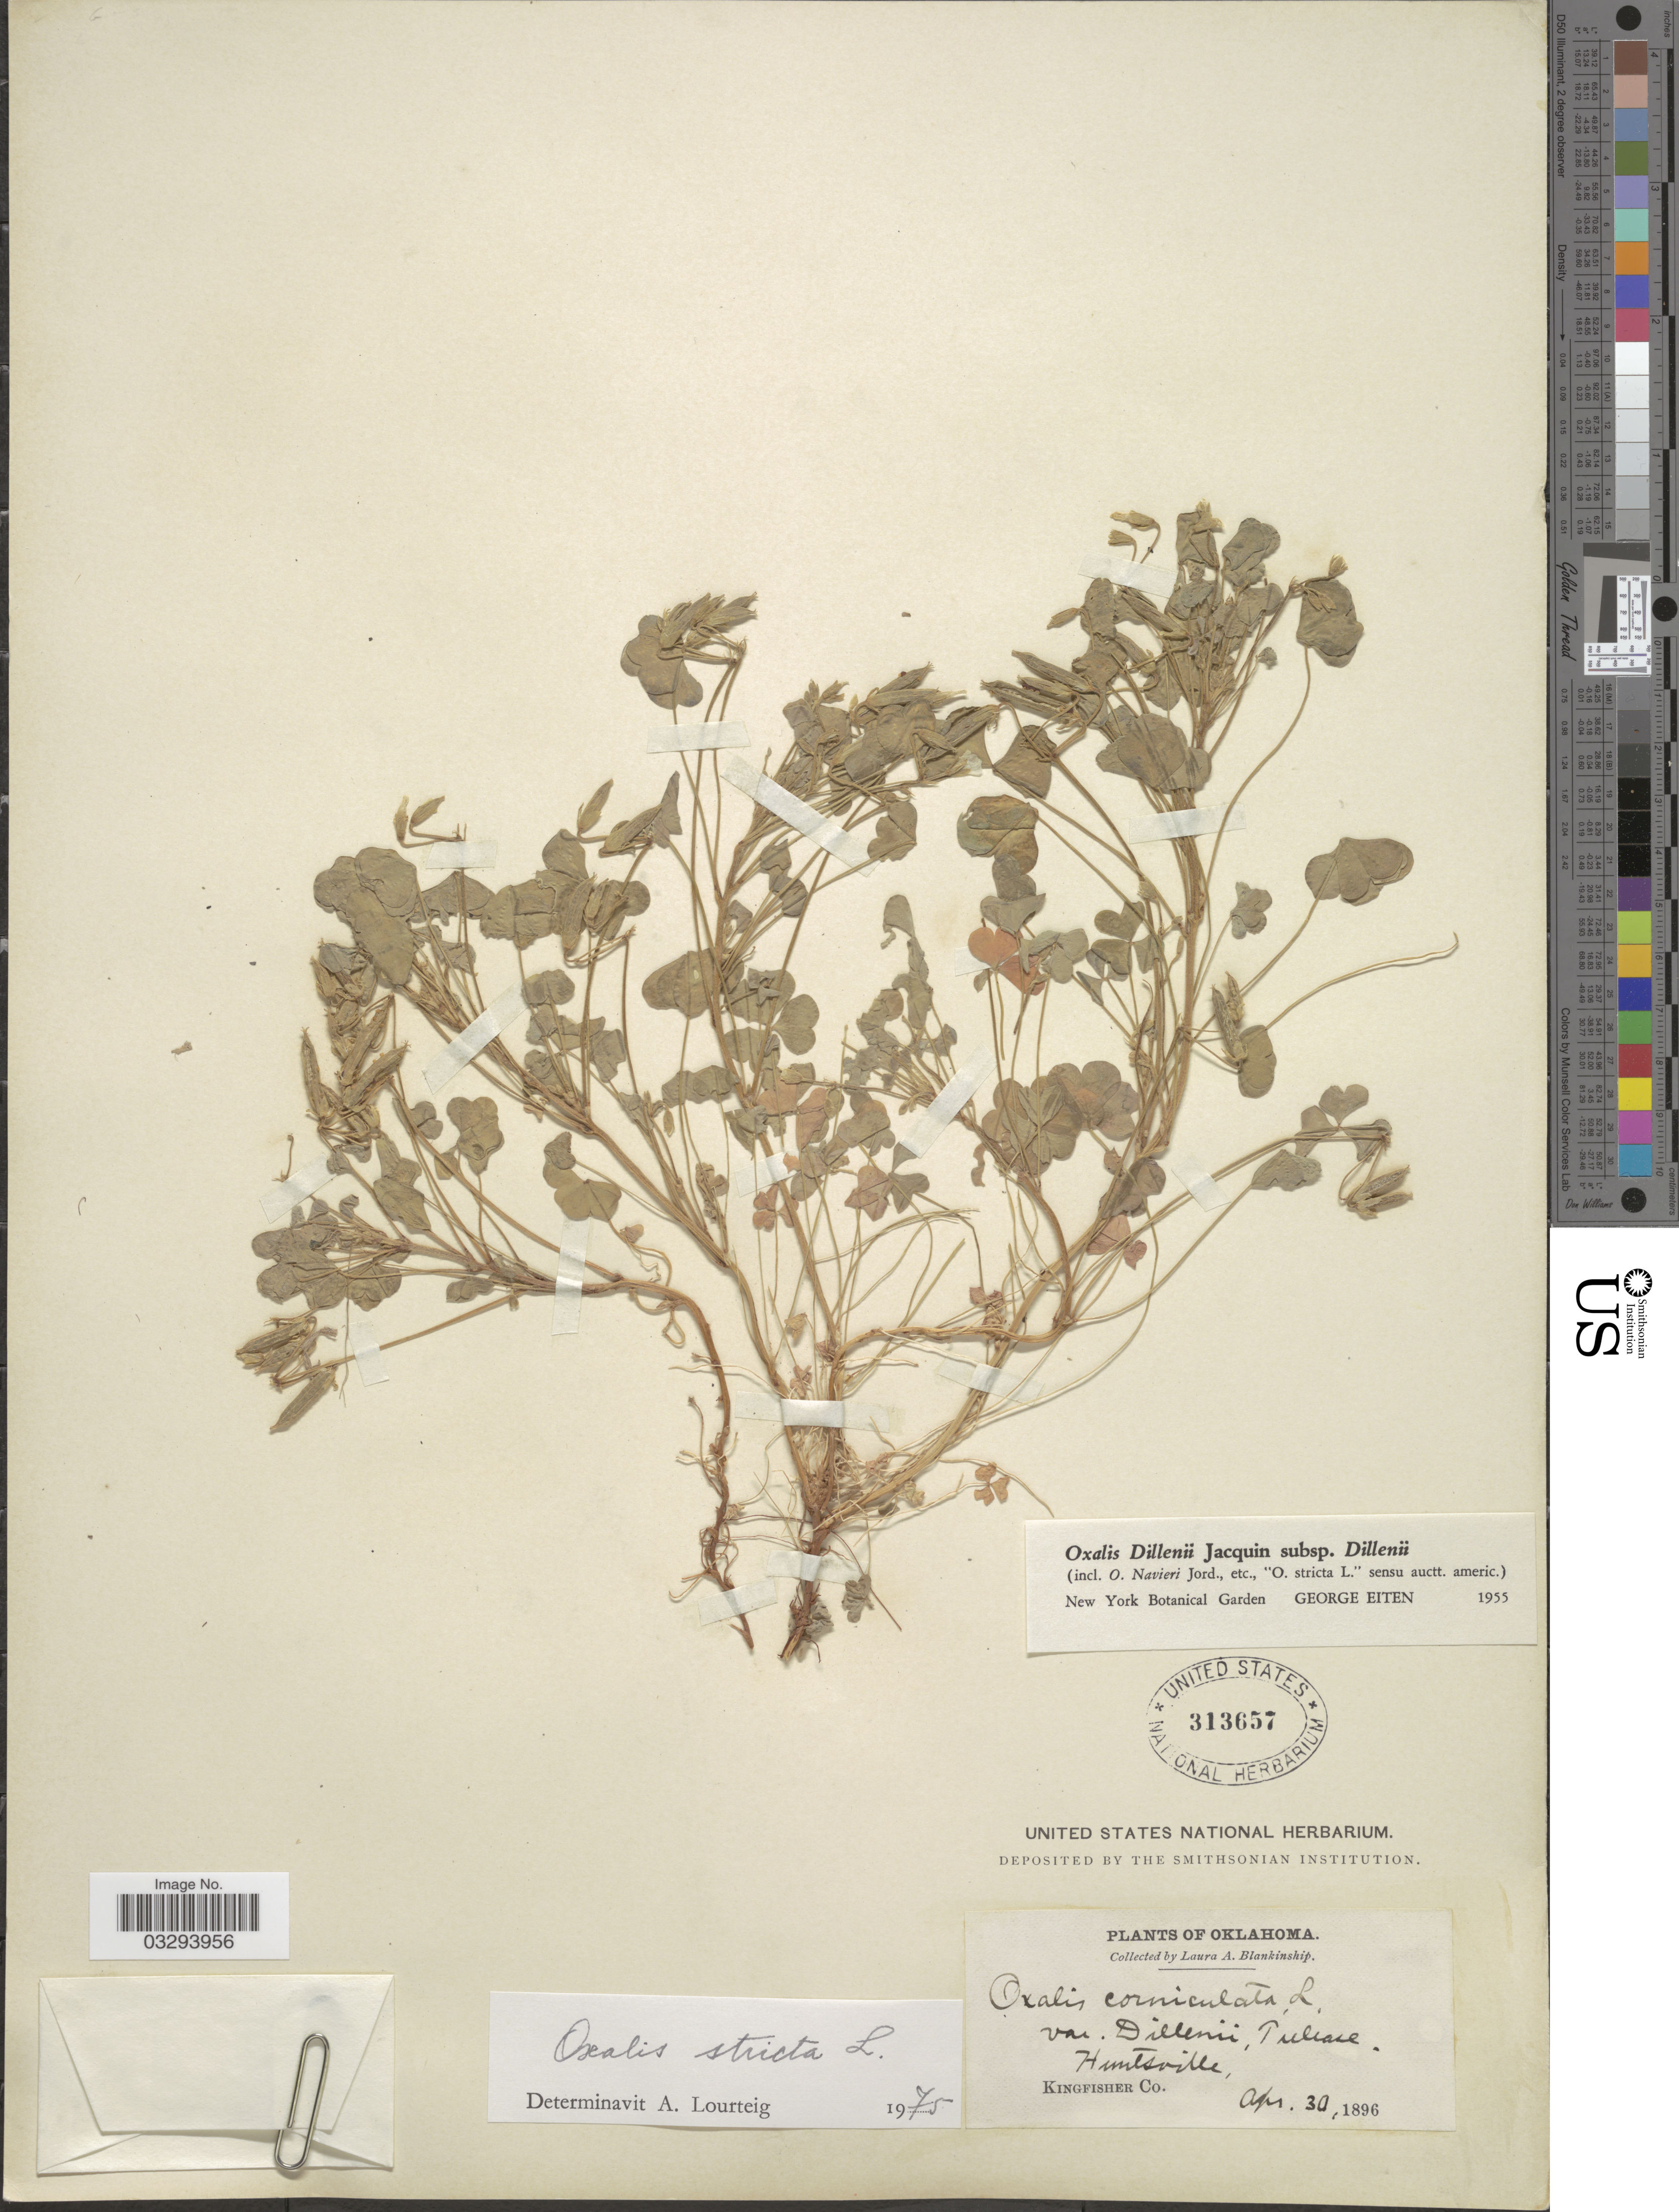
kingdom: Plantae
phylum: Tracheophyta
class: Magnoliopsida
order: Oxalidales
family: Oxalidaceae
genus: Oxalis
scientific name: Oxalis stricta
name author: L.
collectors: L. A. Blankinship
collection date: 1896-04-30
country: United States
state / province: Oklahoma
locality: Huntsville. Kingfisher Co.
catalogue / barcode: US 313657